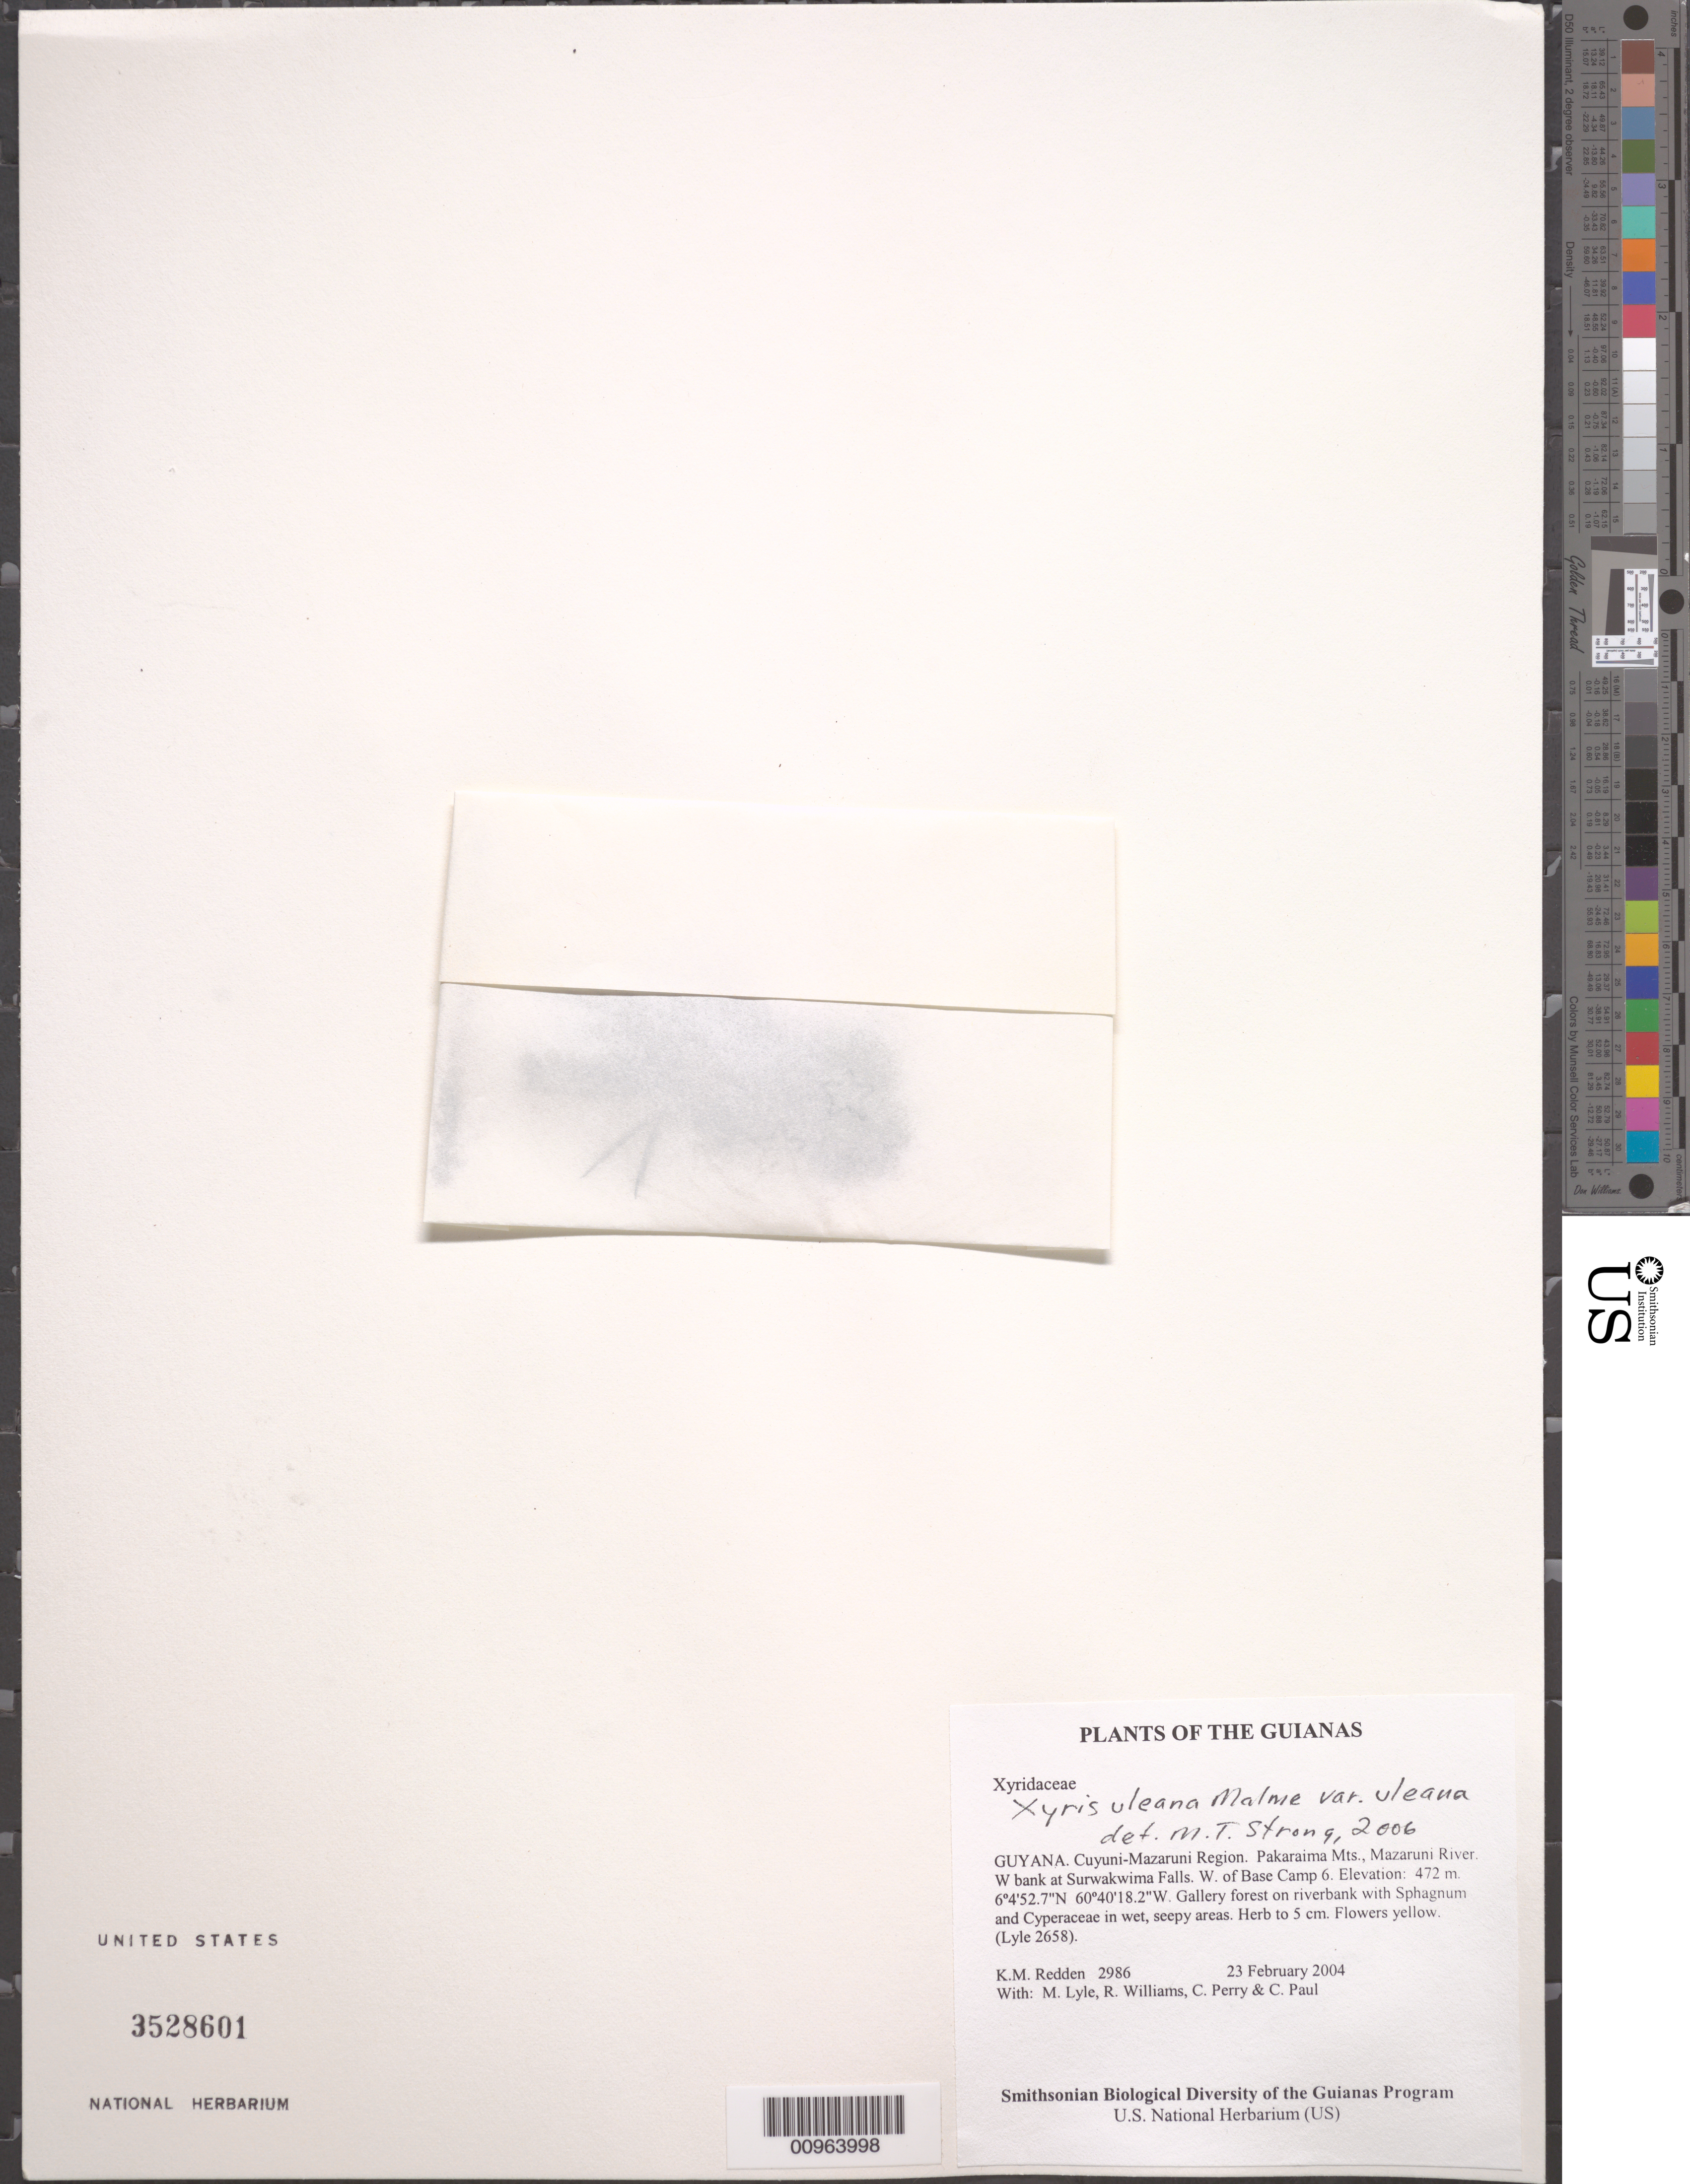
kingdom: Plantae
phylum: Tracheophyta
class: Liliopsida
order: Poales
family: Xyridaceae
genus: Xyris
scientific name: Xyris uleana var. uleana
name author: Malme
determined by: Strong, M. T., (US), Smithsonian Institution - National Museum of Natural History (UNITED STATES)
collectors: K. M. Redden, M. Lyle, R. Williams, C. Perry & C. Paul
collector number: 2986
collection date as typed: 23 February 2004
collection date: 2004-02-23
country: Guyana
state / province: Cuyuni-Mazaruni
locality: Pakaraima Mts., Mazaruni River. W bank at Surwakwima Falls. W. of Base Camp 6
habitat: Gallery forest on riverbank with Sphagnum and Cyperaceae in wet, seepy areas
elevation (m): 472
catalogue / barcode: US 3528601